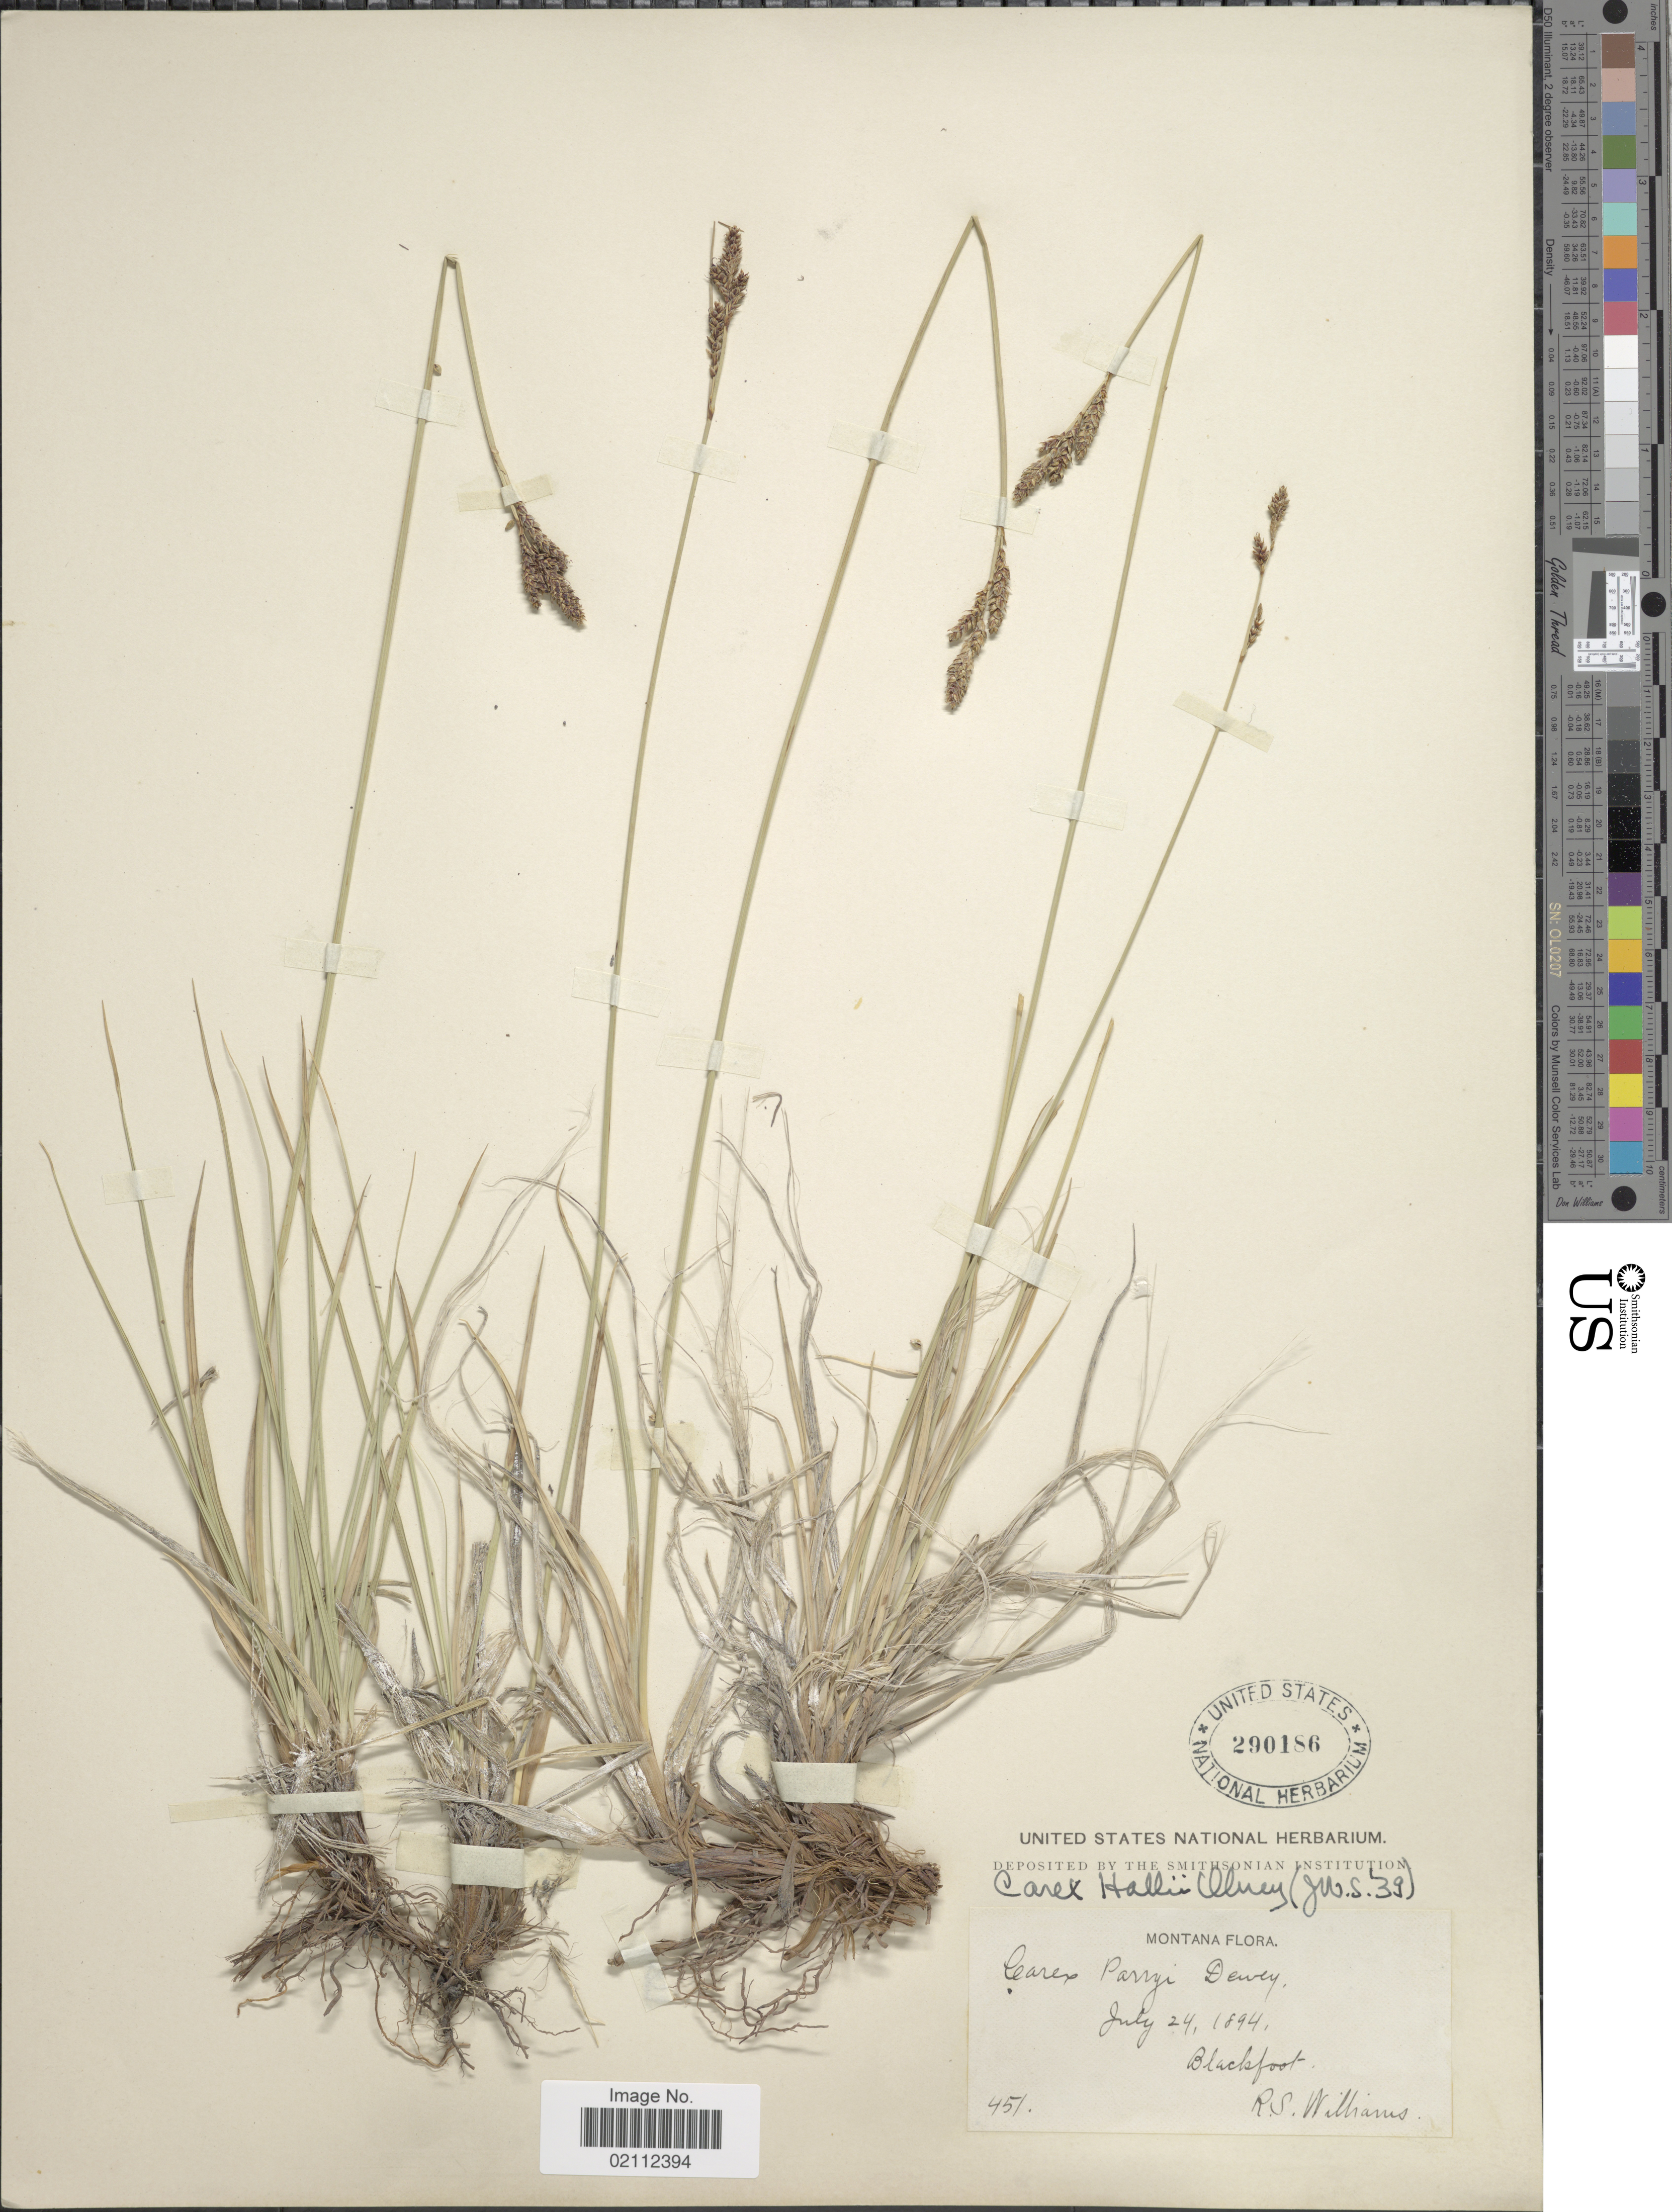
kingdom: Plantae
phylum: Tracheophyta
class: Liliopsida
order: Poales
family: Cyperaceae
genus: Carex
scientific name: Carex hallii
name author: Olney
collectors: R. S. Williams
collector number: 451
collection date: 1894-07-24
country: United States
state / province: Montana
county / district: Glacier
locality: Blackfoot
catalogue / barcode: US 290186